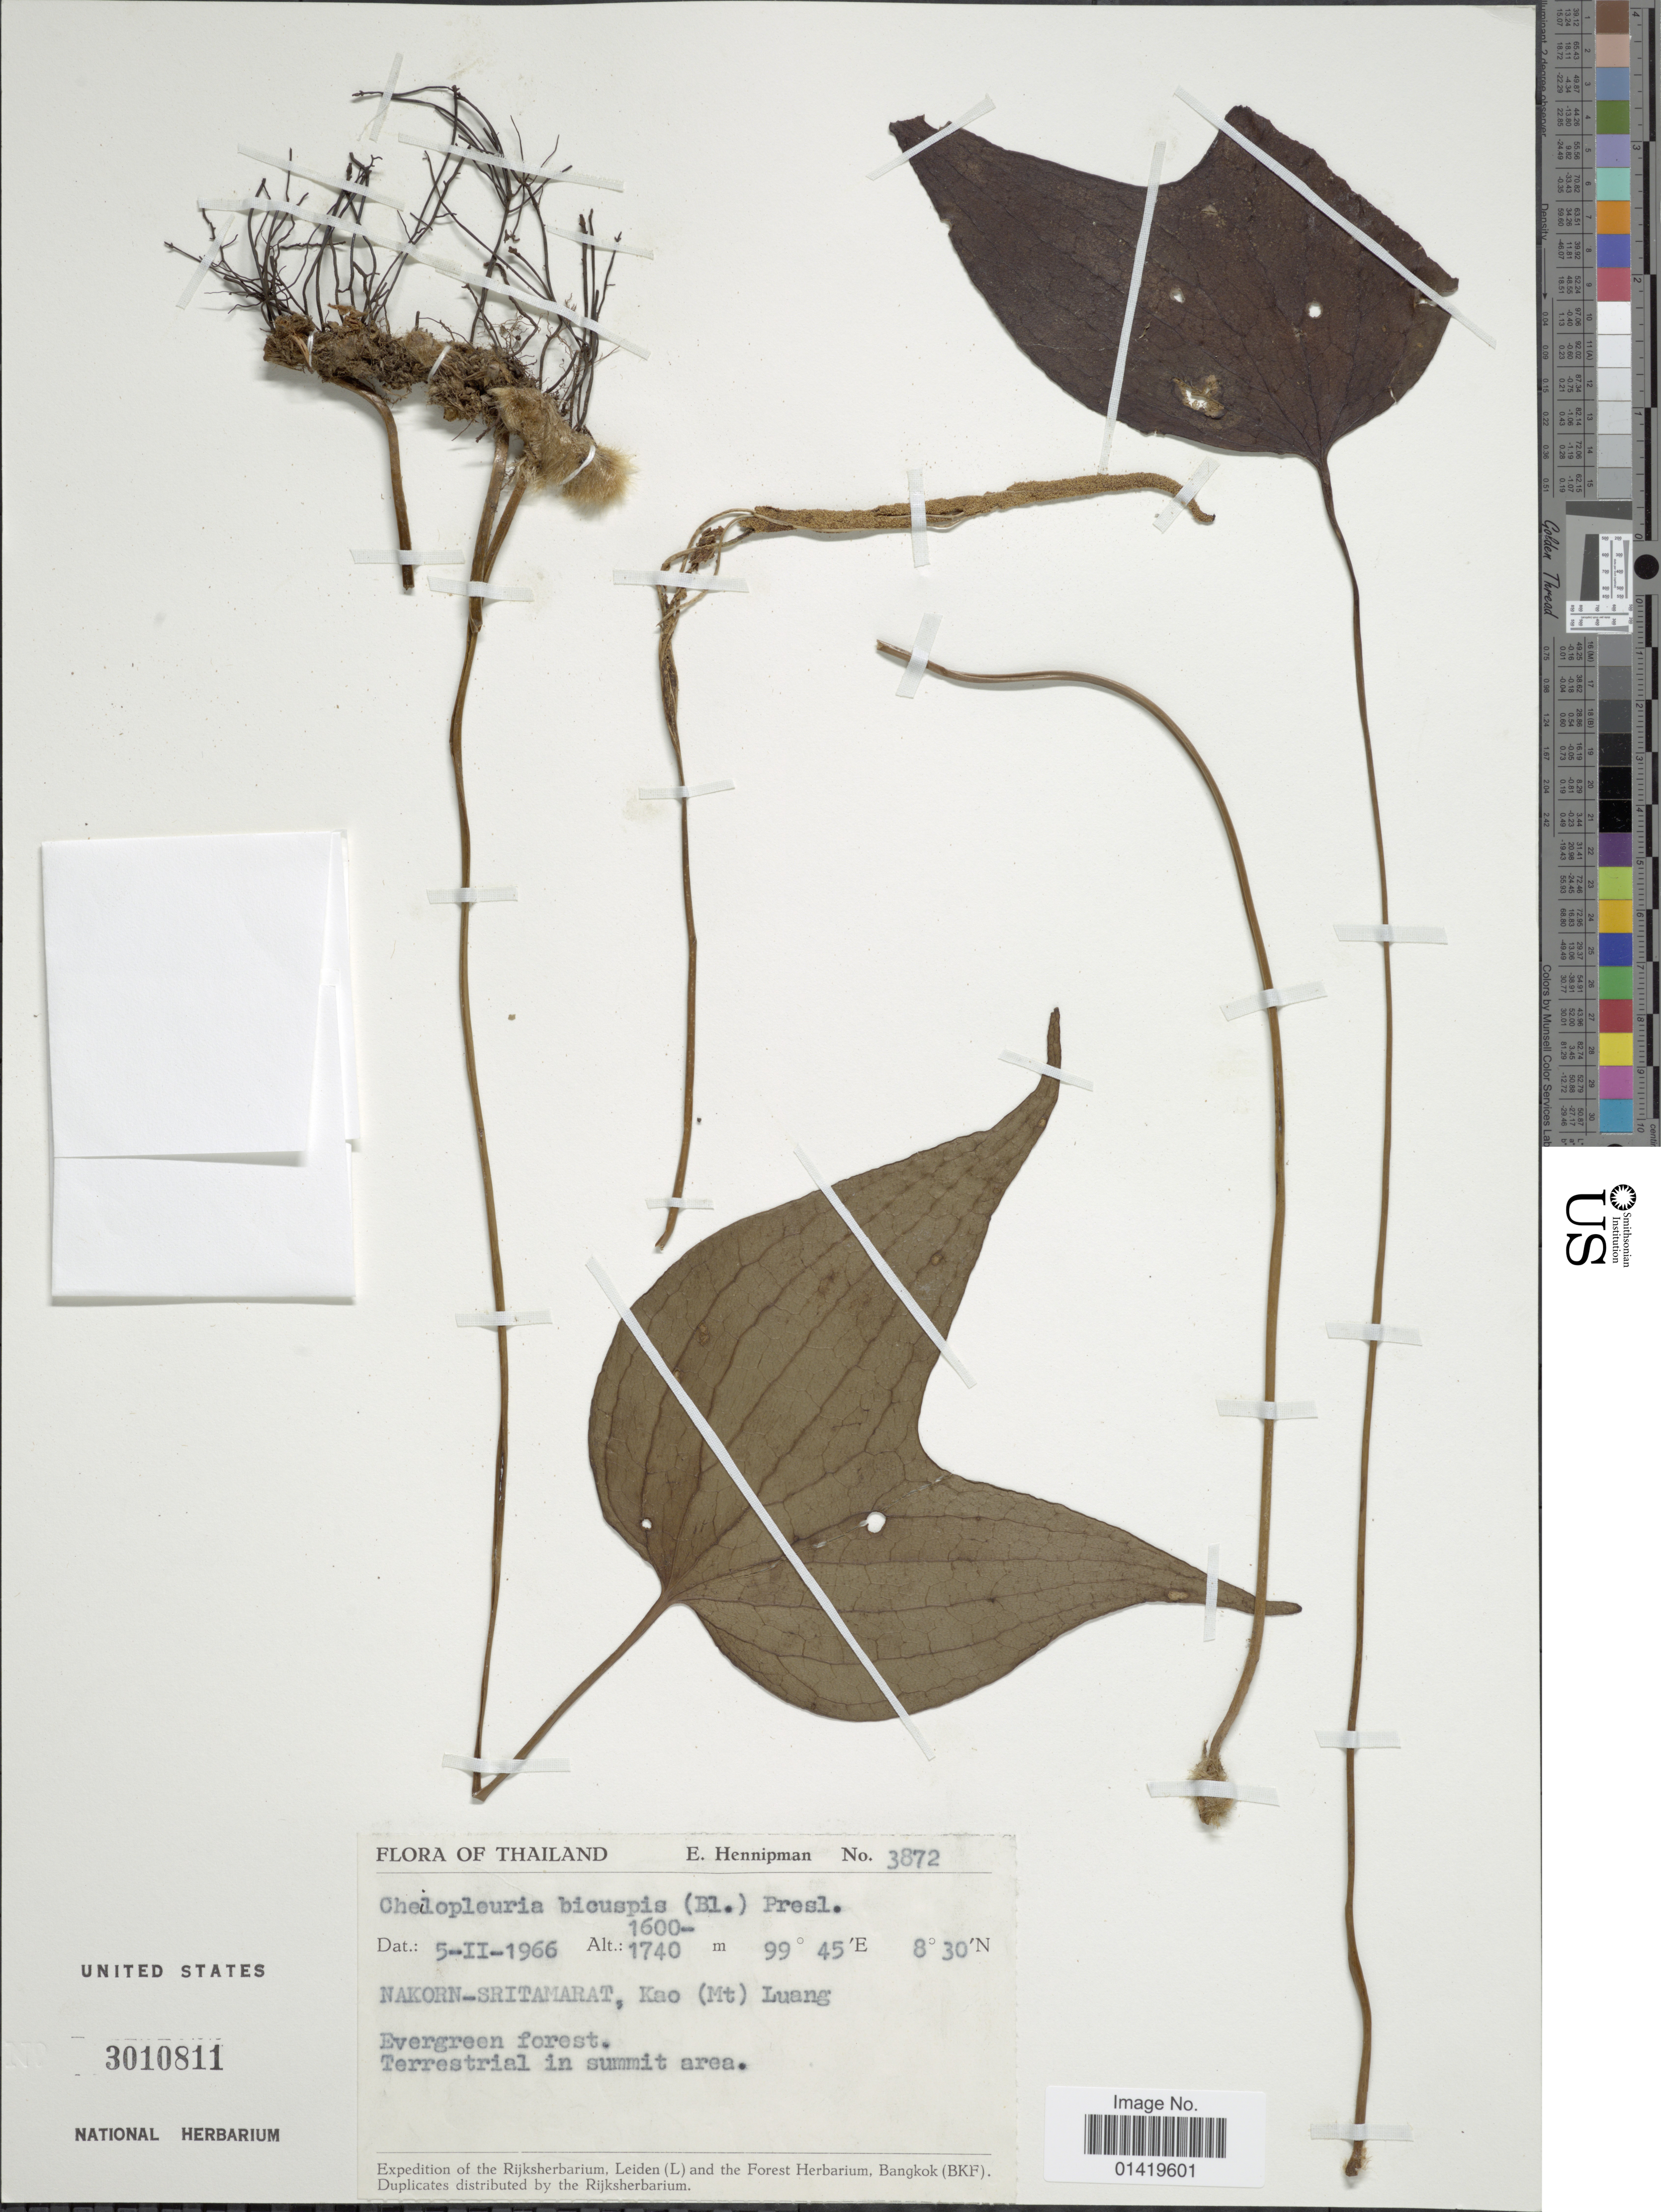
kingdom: Plantae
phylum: Tracheophyta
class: Polypodiopsida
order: Gleicheniales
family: Dipteridaceae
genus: Cheiropleuria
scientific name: Cheiropleuria bicuspis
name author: (Blume) C. Presl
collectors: E. Hennipman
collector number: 3872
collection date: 1966-02-05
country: Thailand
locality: Nakorn-Sritamarat, Kao (Mt) Luang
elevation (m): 1600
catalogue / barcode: US 3010811